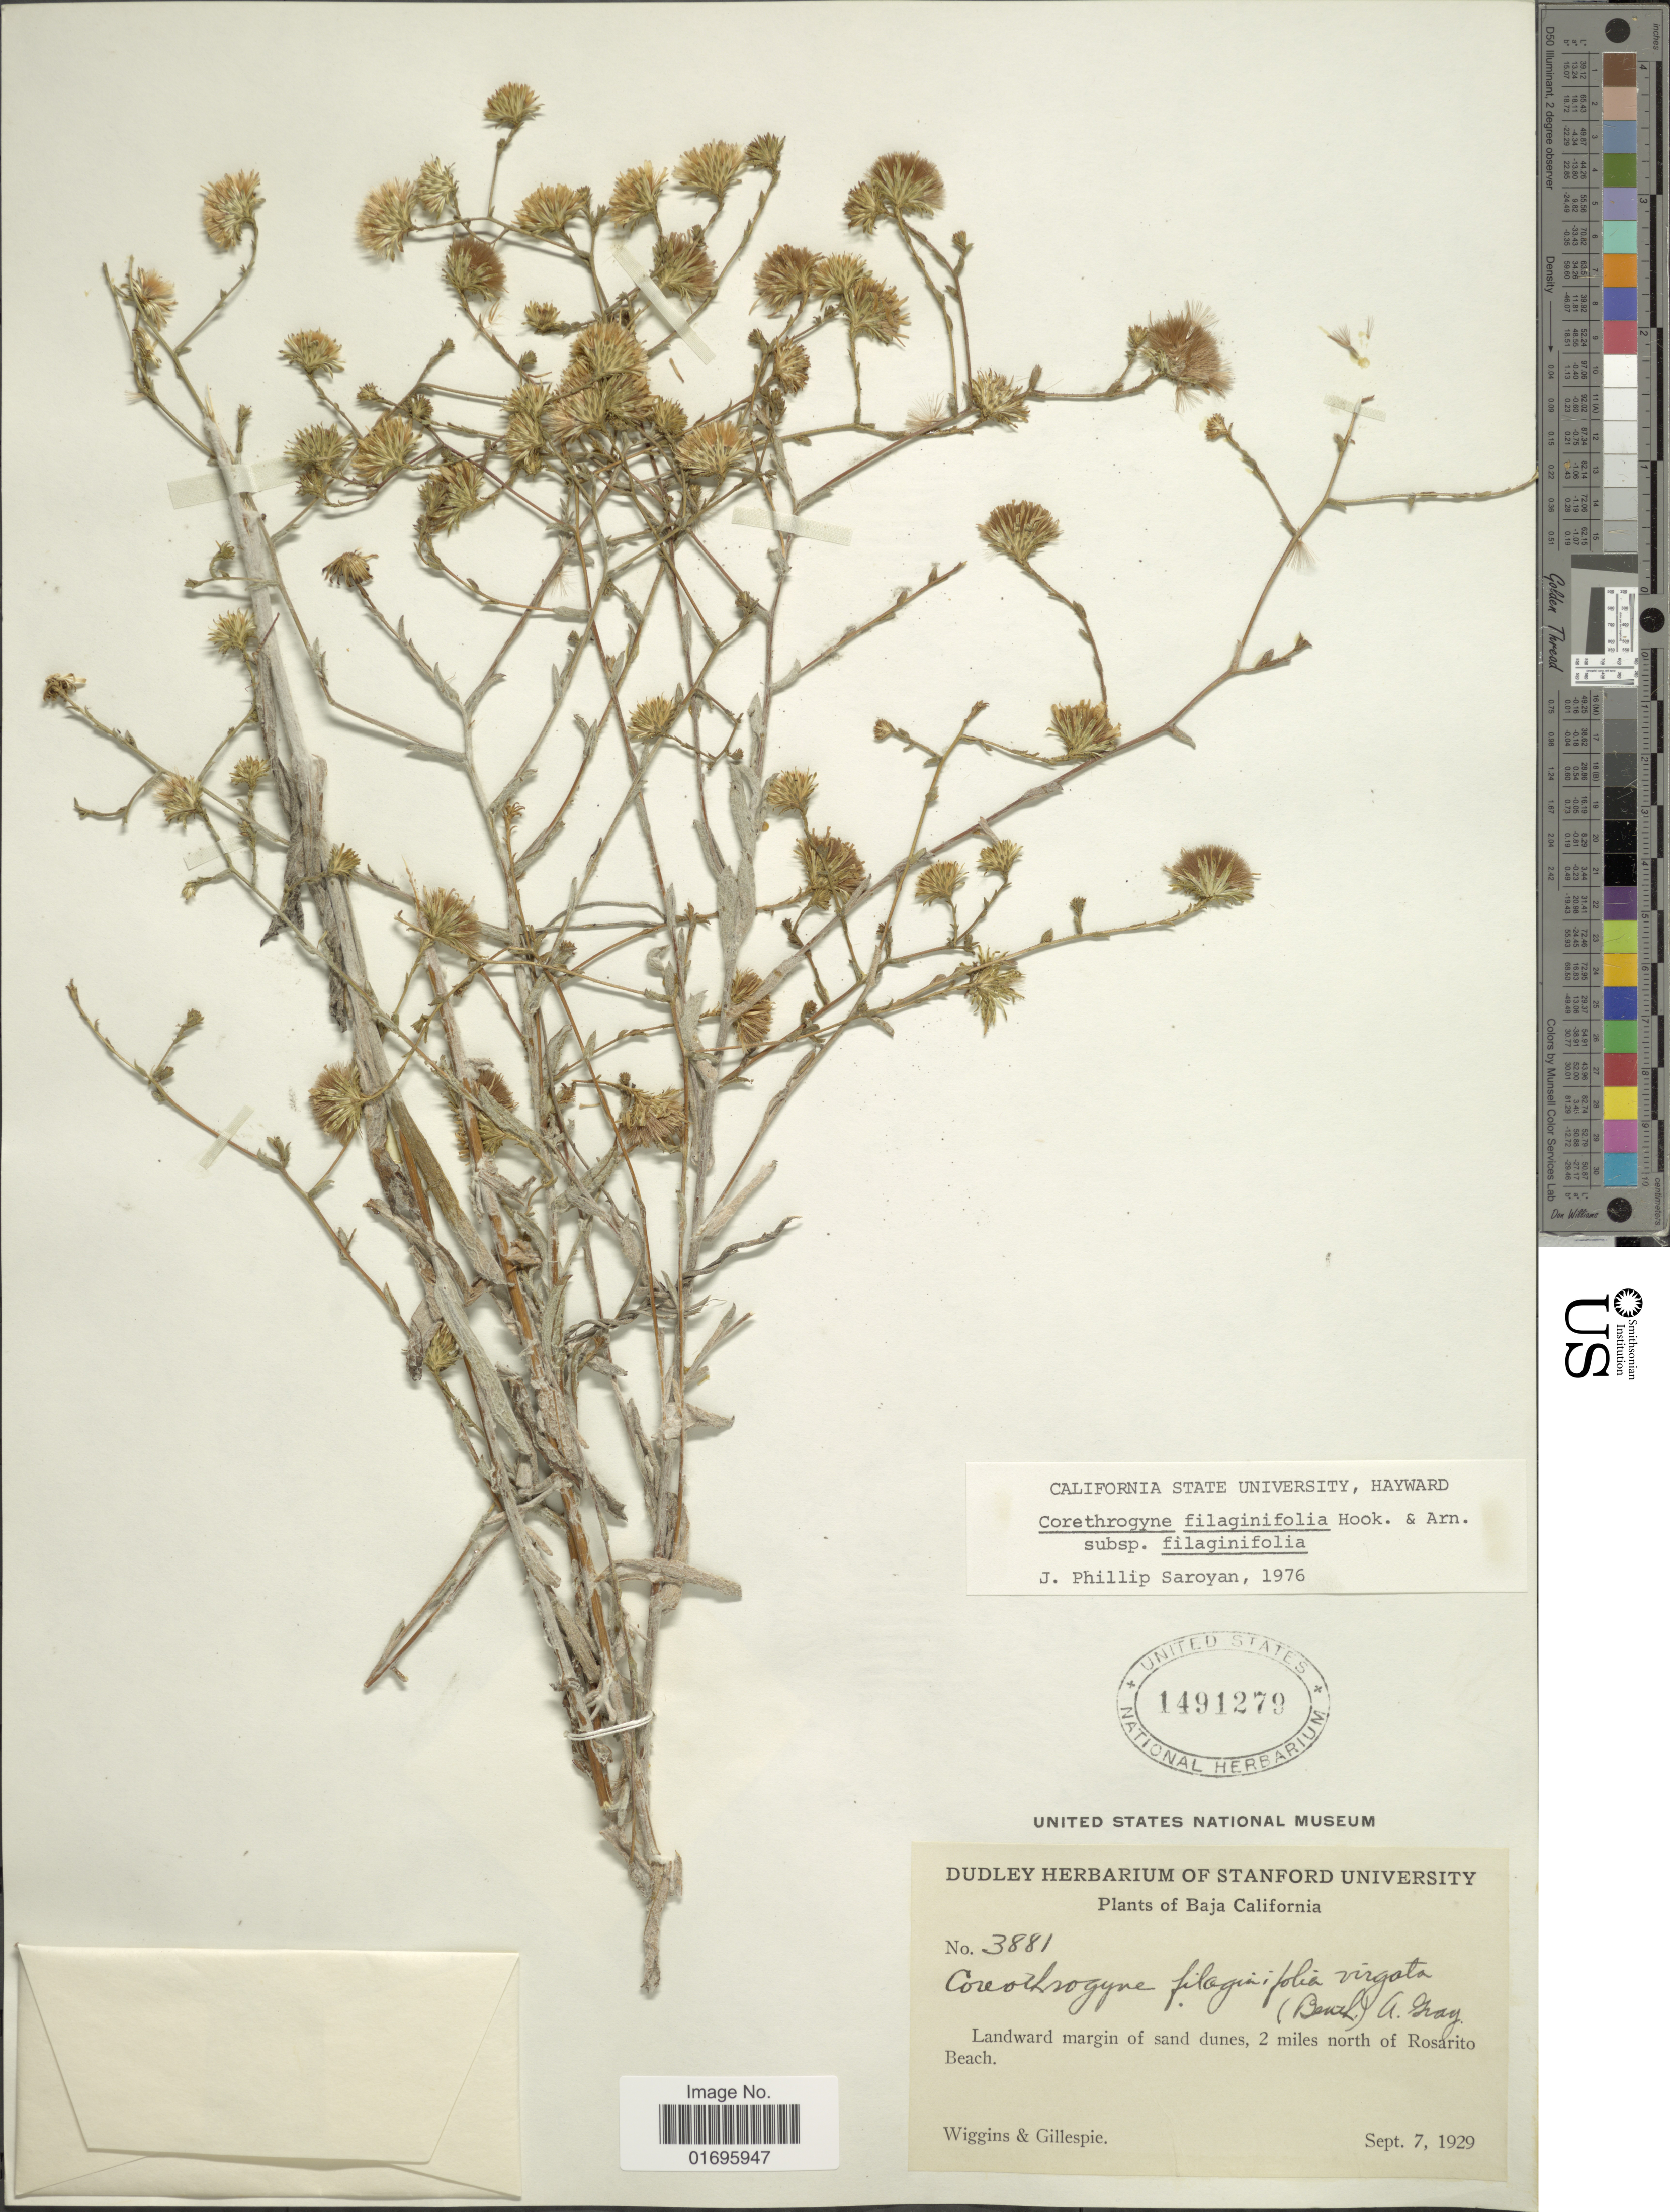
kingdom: Plantae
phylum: Tracheophyta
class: Magnoliopsida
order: Asterales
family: Asteraceae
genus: Corethrogyne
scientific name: Corethrogyne filaginifolia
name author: (Hook. & Arn.) Nutt.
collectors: -- Wiggins & -- Gillespie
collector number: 3881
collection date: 1929-09-07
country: Mexico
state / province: Baja California Norte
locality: Landward margin of sand dunes, 2 miles north of Rosarito Beach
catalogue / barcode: US 1491279